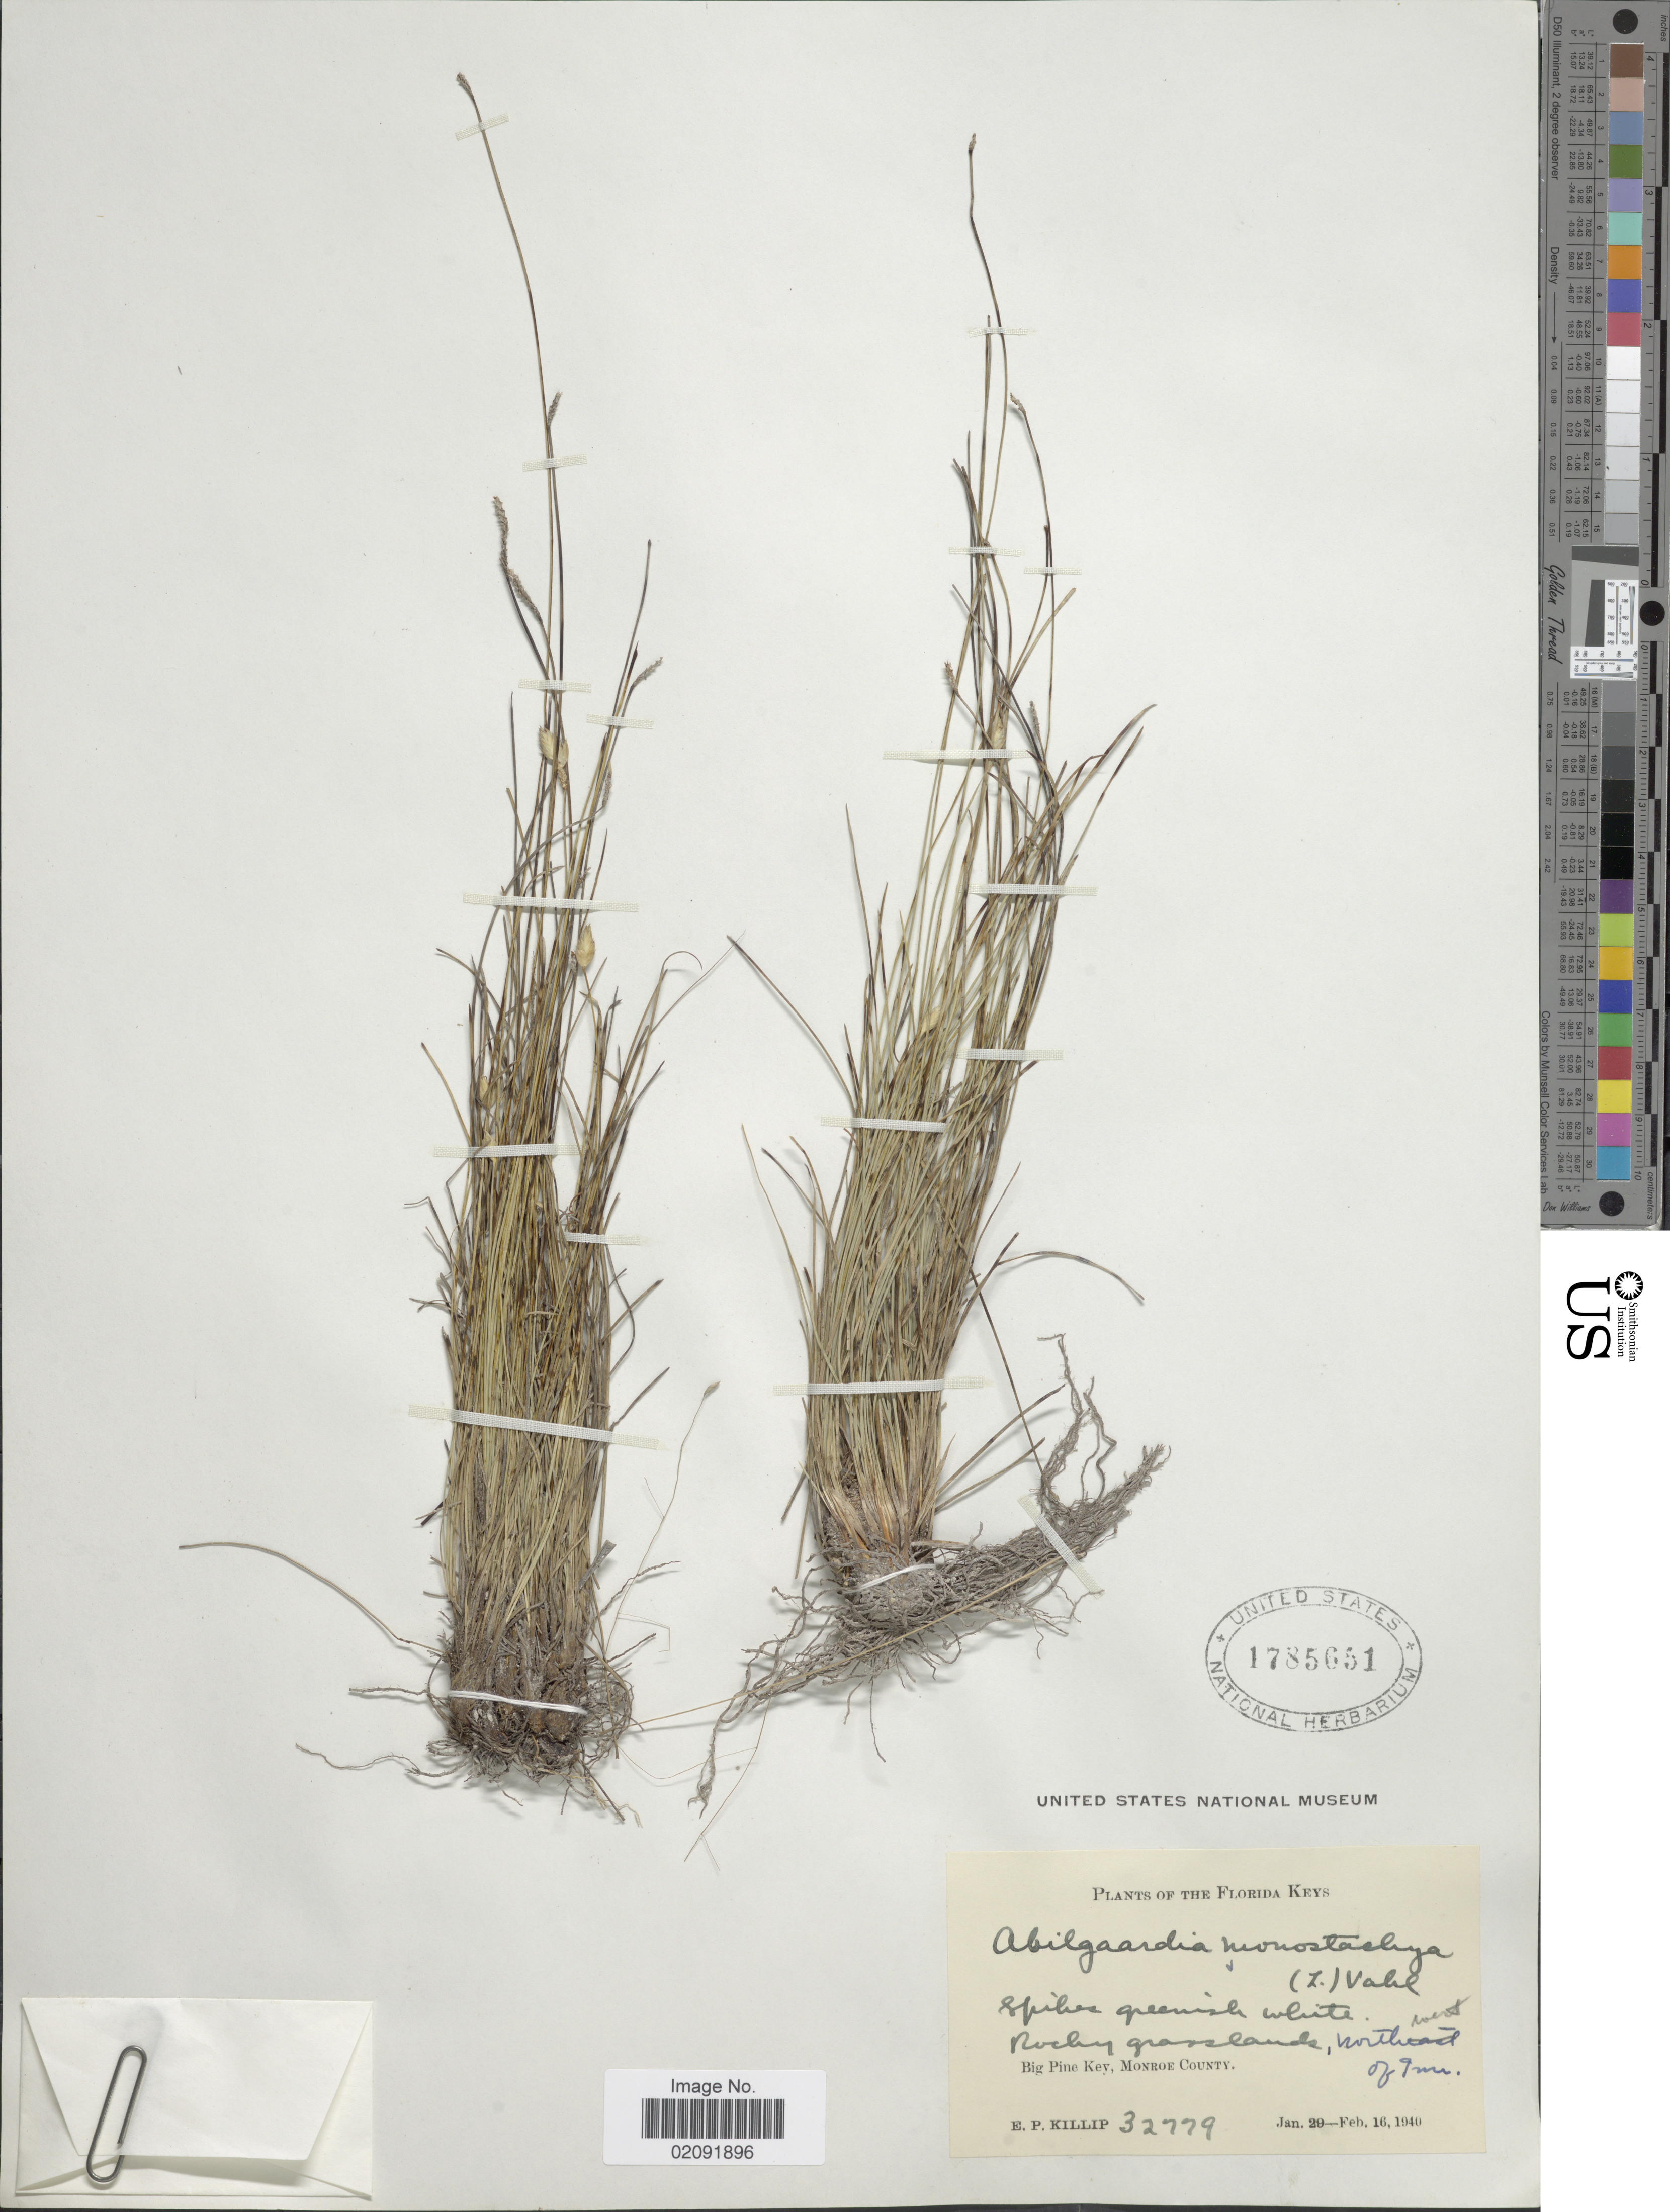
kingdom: Plantae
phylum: Tracheophyta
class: Liliopsida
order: Poales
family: Cyperaceae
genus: Abildgaardia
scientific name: Abildgaardia ovata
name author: (Burm. f.) Kral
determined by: Strong, Mark T., (BOT), Smithsonian Institution - National Museum of Natural History (UNITED STATES)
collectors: E. P. Killip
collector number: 32779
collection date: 1940-01-29/1940-02-16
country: United States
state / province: Florida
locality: The Florida Keys, Rocky grassland, Northwest of Inu, Big Pine Key, Monroe County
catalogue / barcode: US 1785651